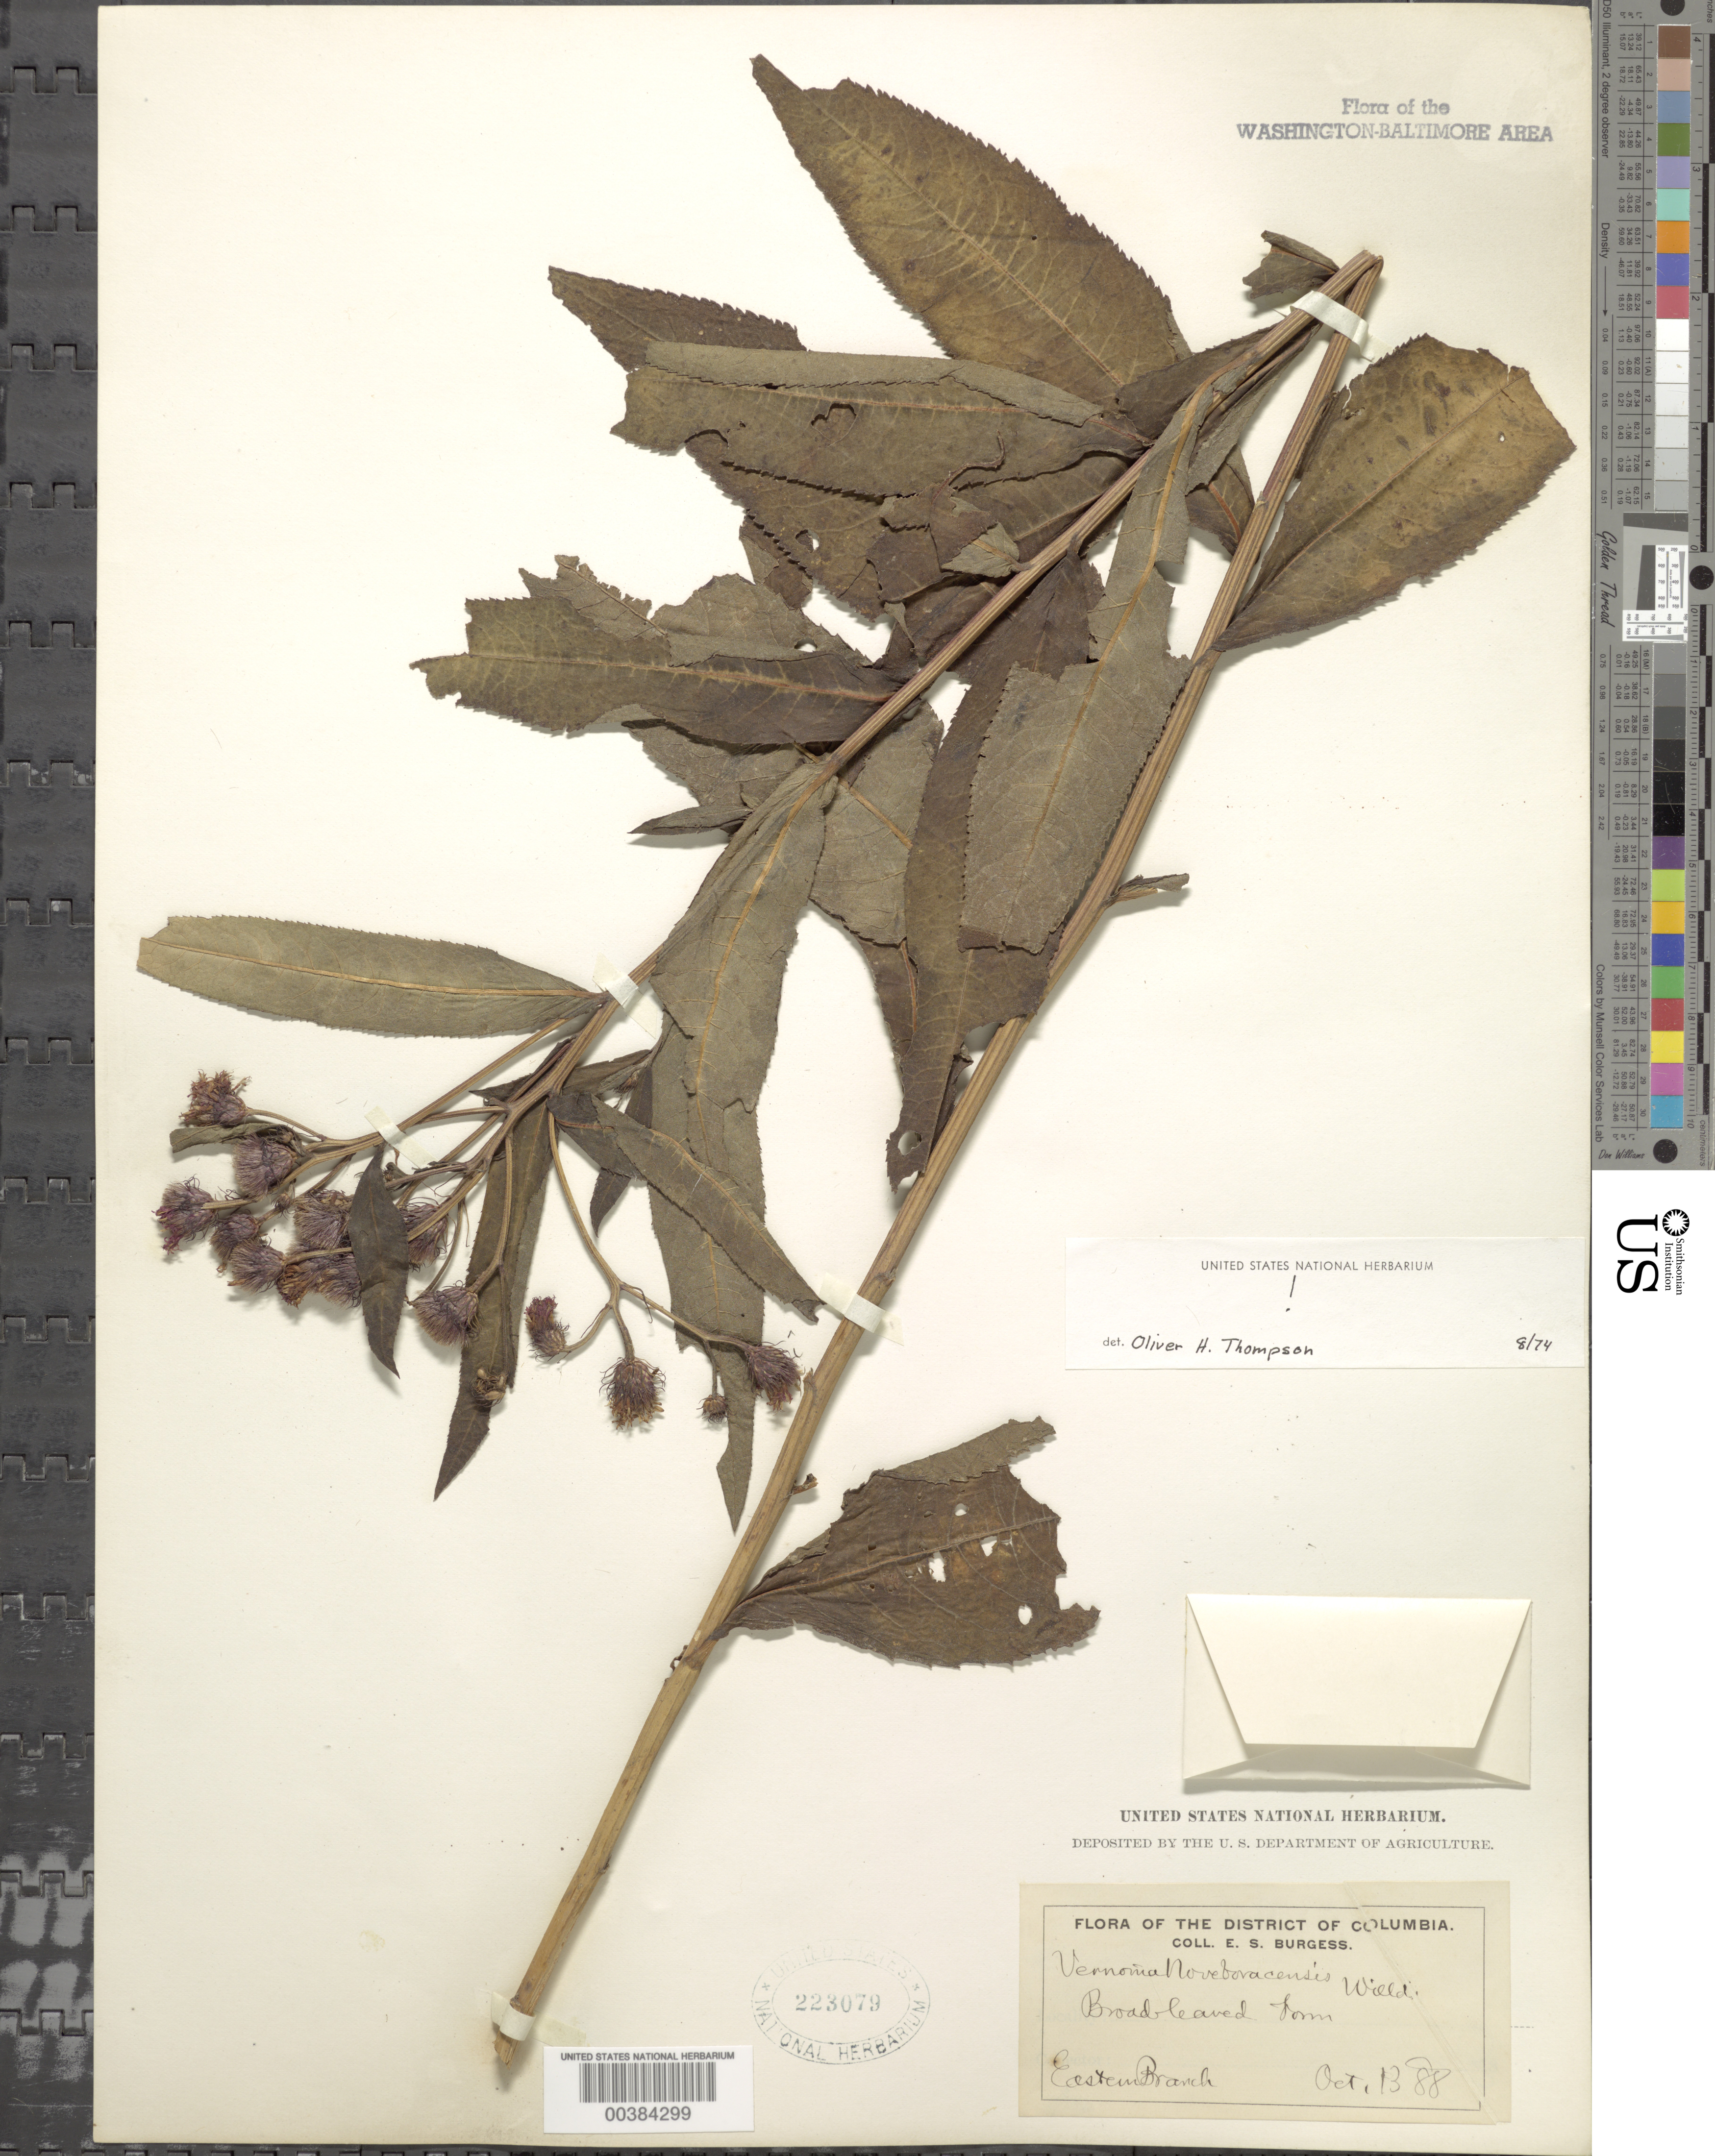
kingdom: Plantae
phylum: Tracheophyta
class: Magnoliopsida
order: Asterales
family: Asteraceae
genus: Vernonia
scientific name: Vernonia noveboracensis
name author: (L.) Michx.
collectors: E. Burgess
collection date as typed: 13 Oct 1888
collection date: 1888-10-13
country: United States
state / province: District of Columbia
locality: Eastern Branch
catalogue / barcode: US 223079